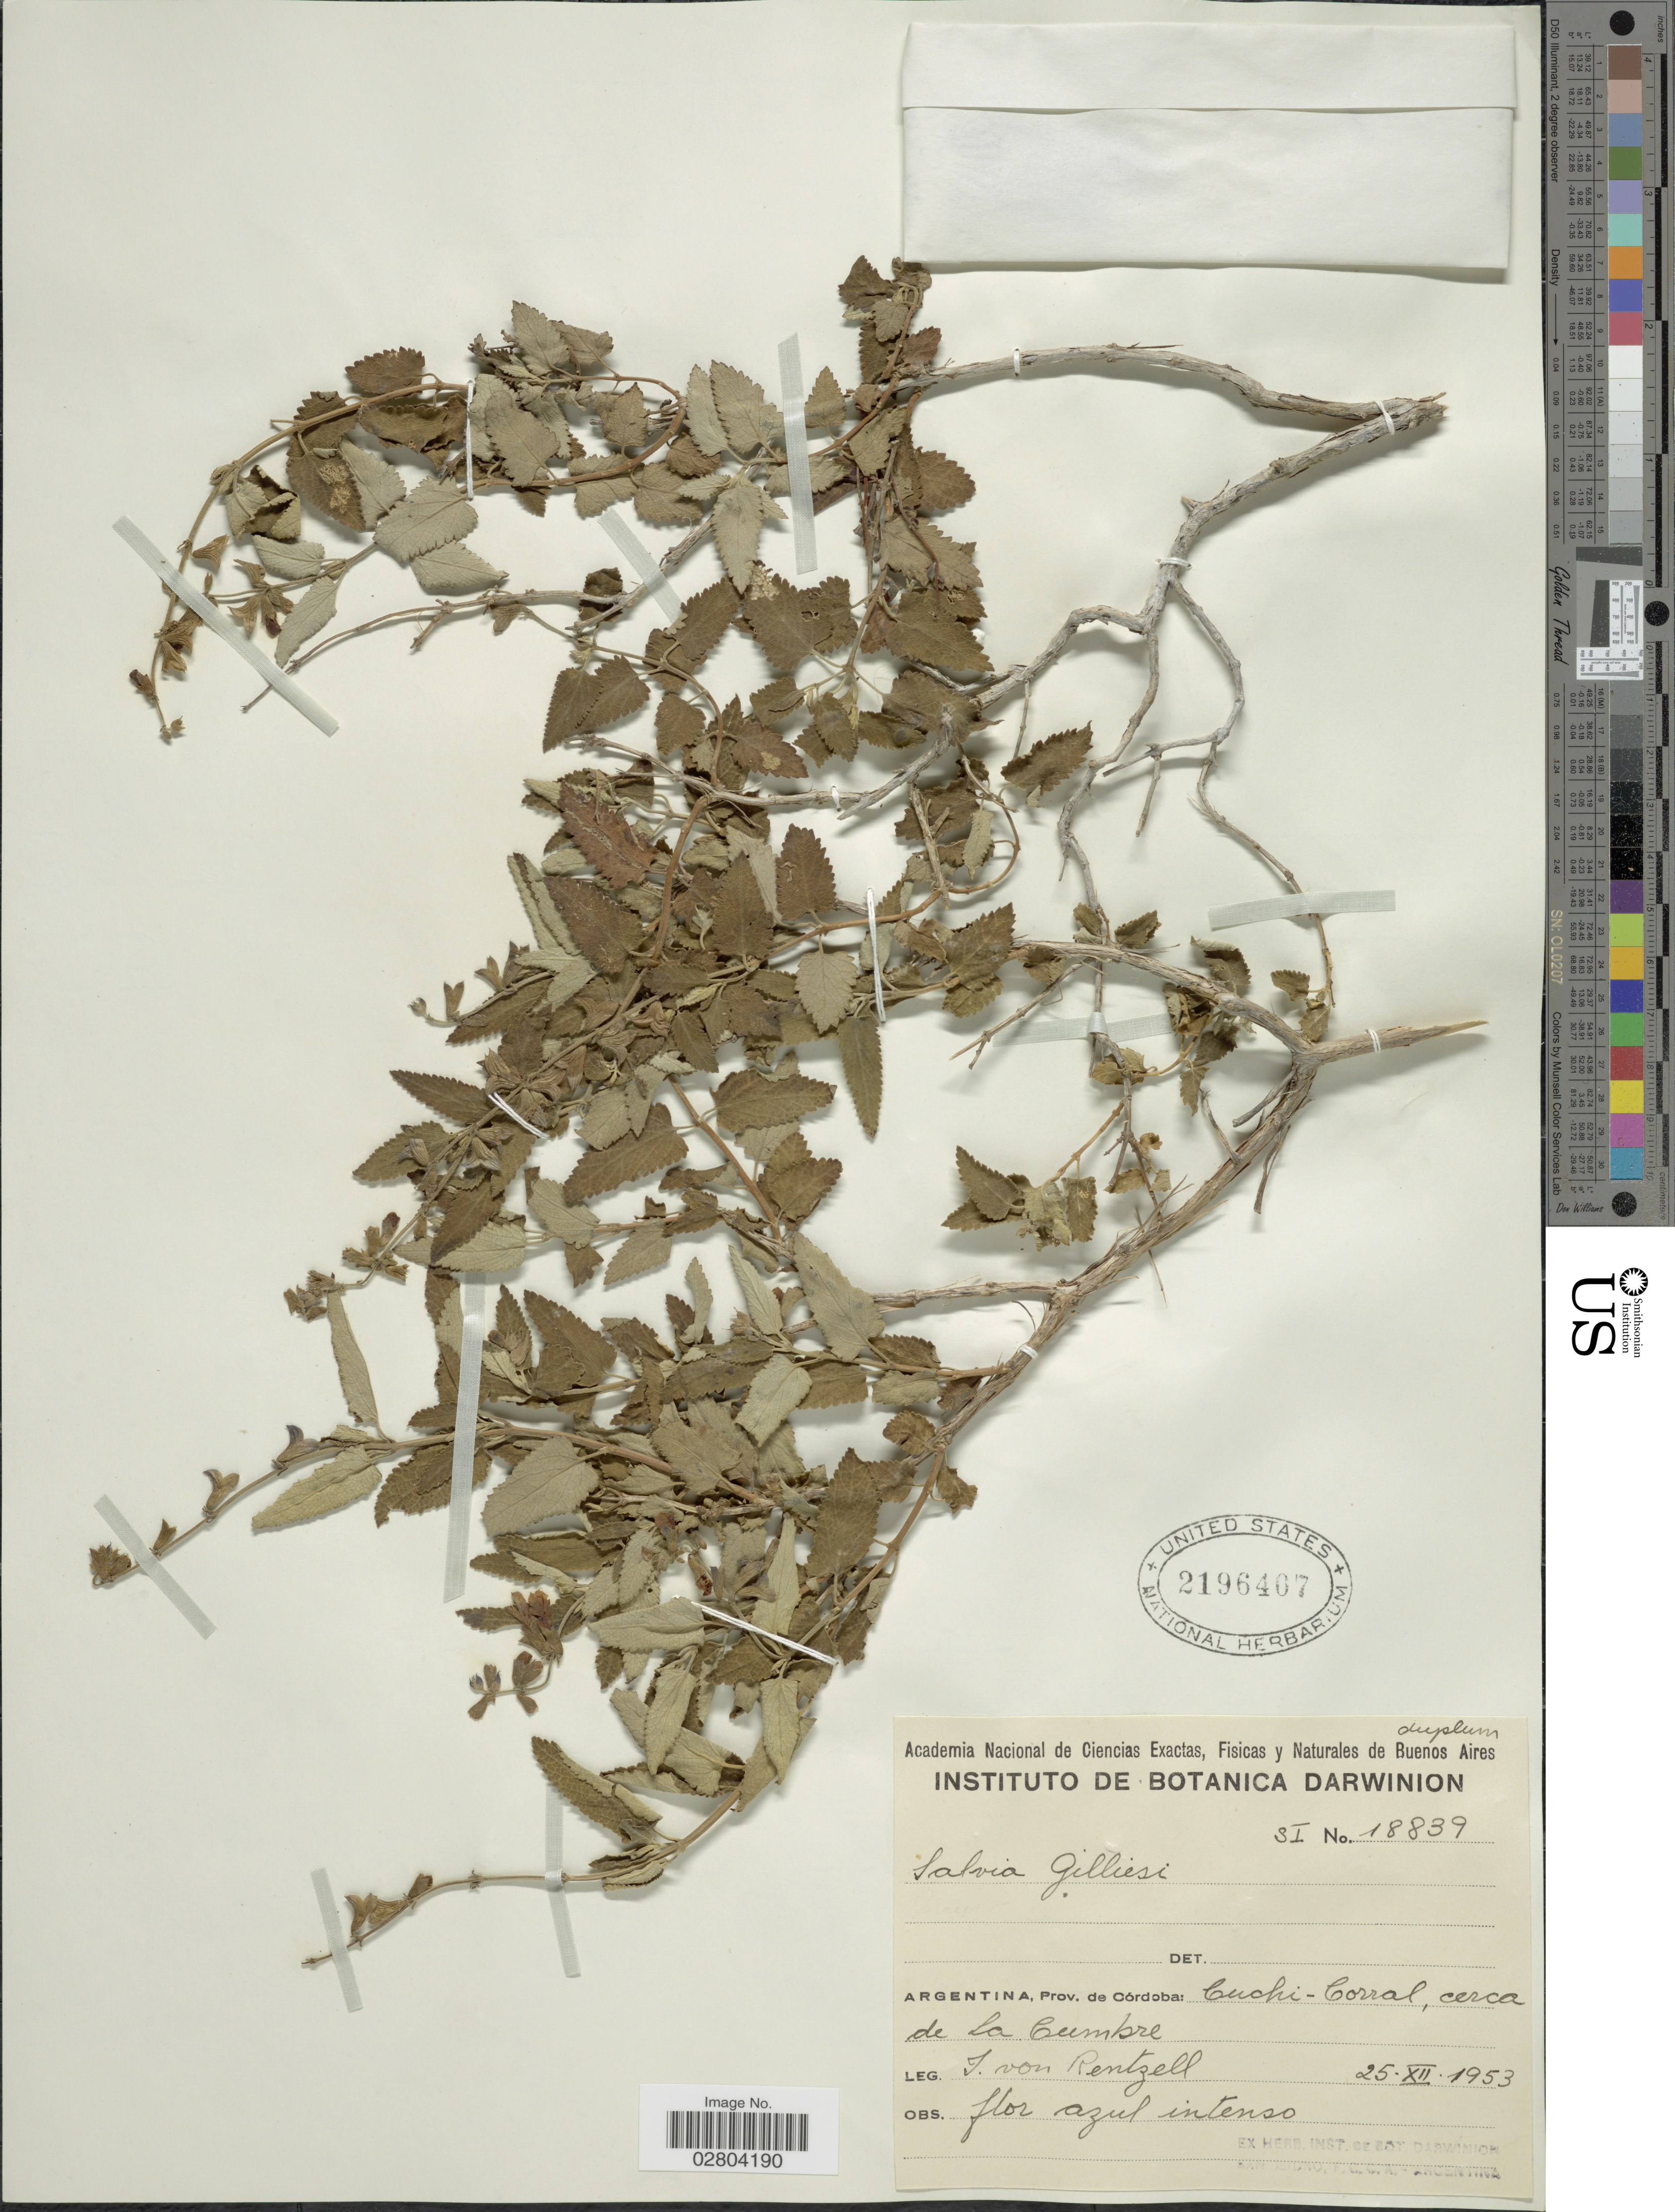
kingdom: Plantae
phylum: Tracheophyta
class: Magnoliopsida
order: Lamiales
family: Lamiaceae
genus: Salvia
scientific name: Salvia cuspidata subsp. gilliesii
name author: (Benth.) J.R.I. Wood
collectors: I. von Rentzell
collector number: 18839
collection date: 1953-12-25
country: Argentina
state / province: Cordoba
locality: Cuchi-Corral, cerca de la Cumbre.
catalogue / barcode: US 2196407